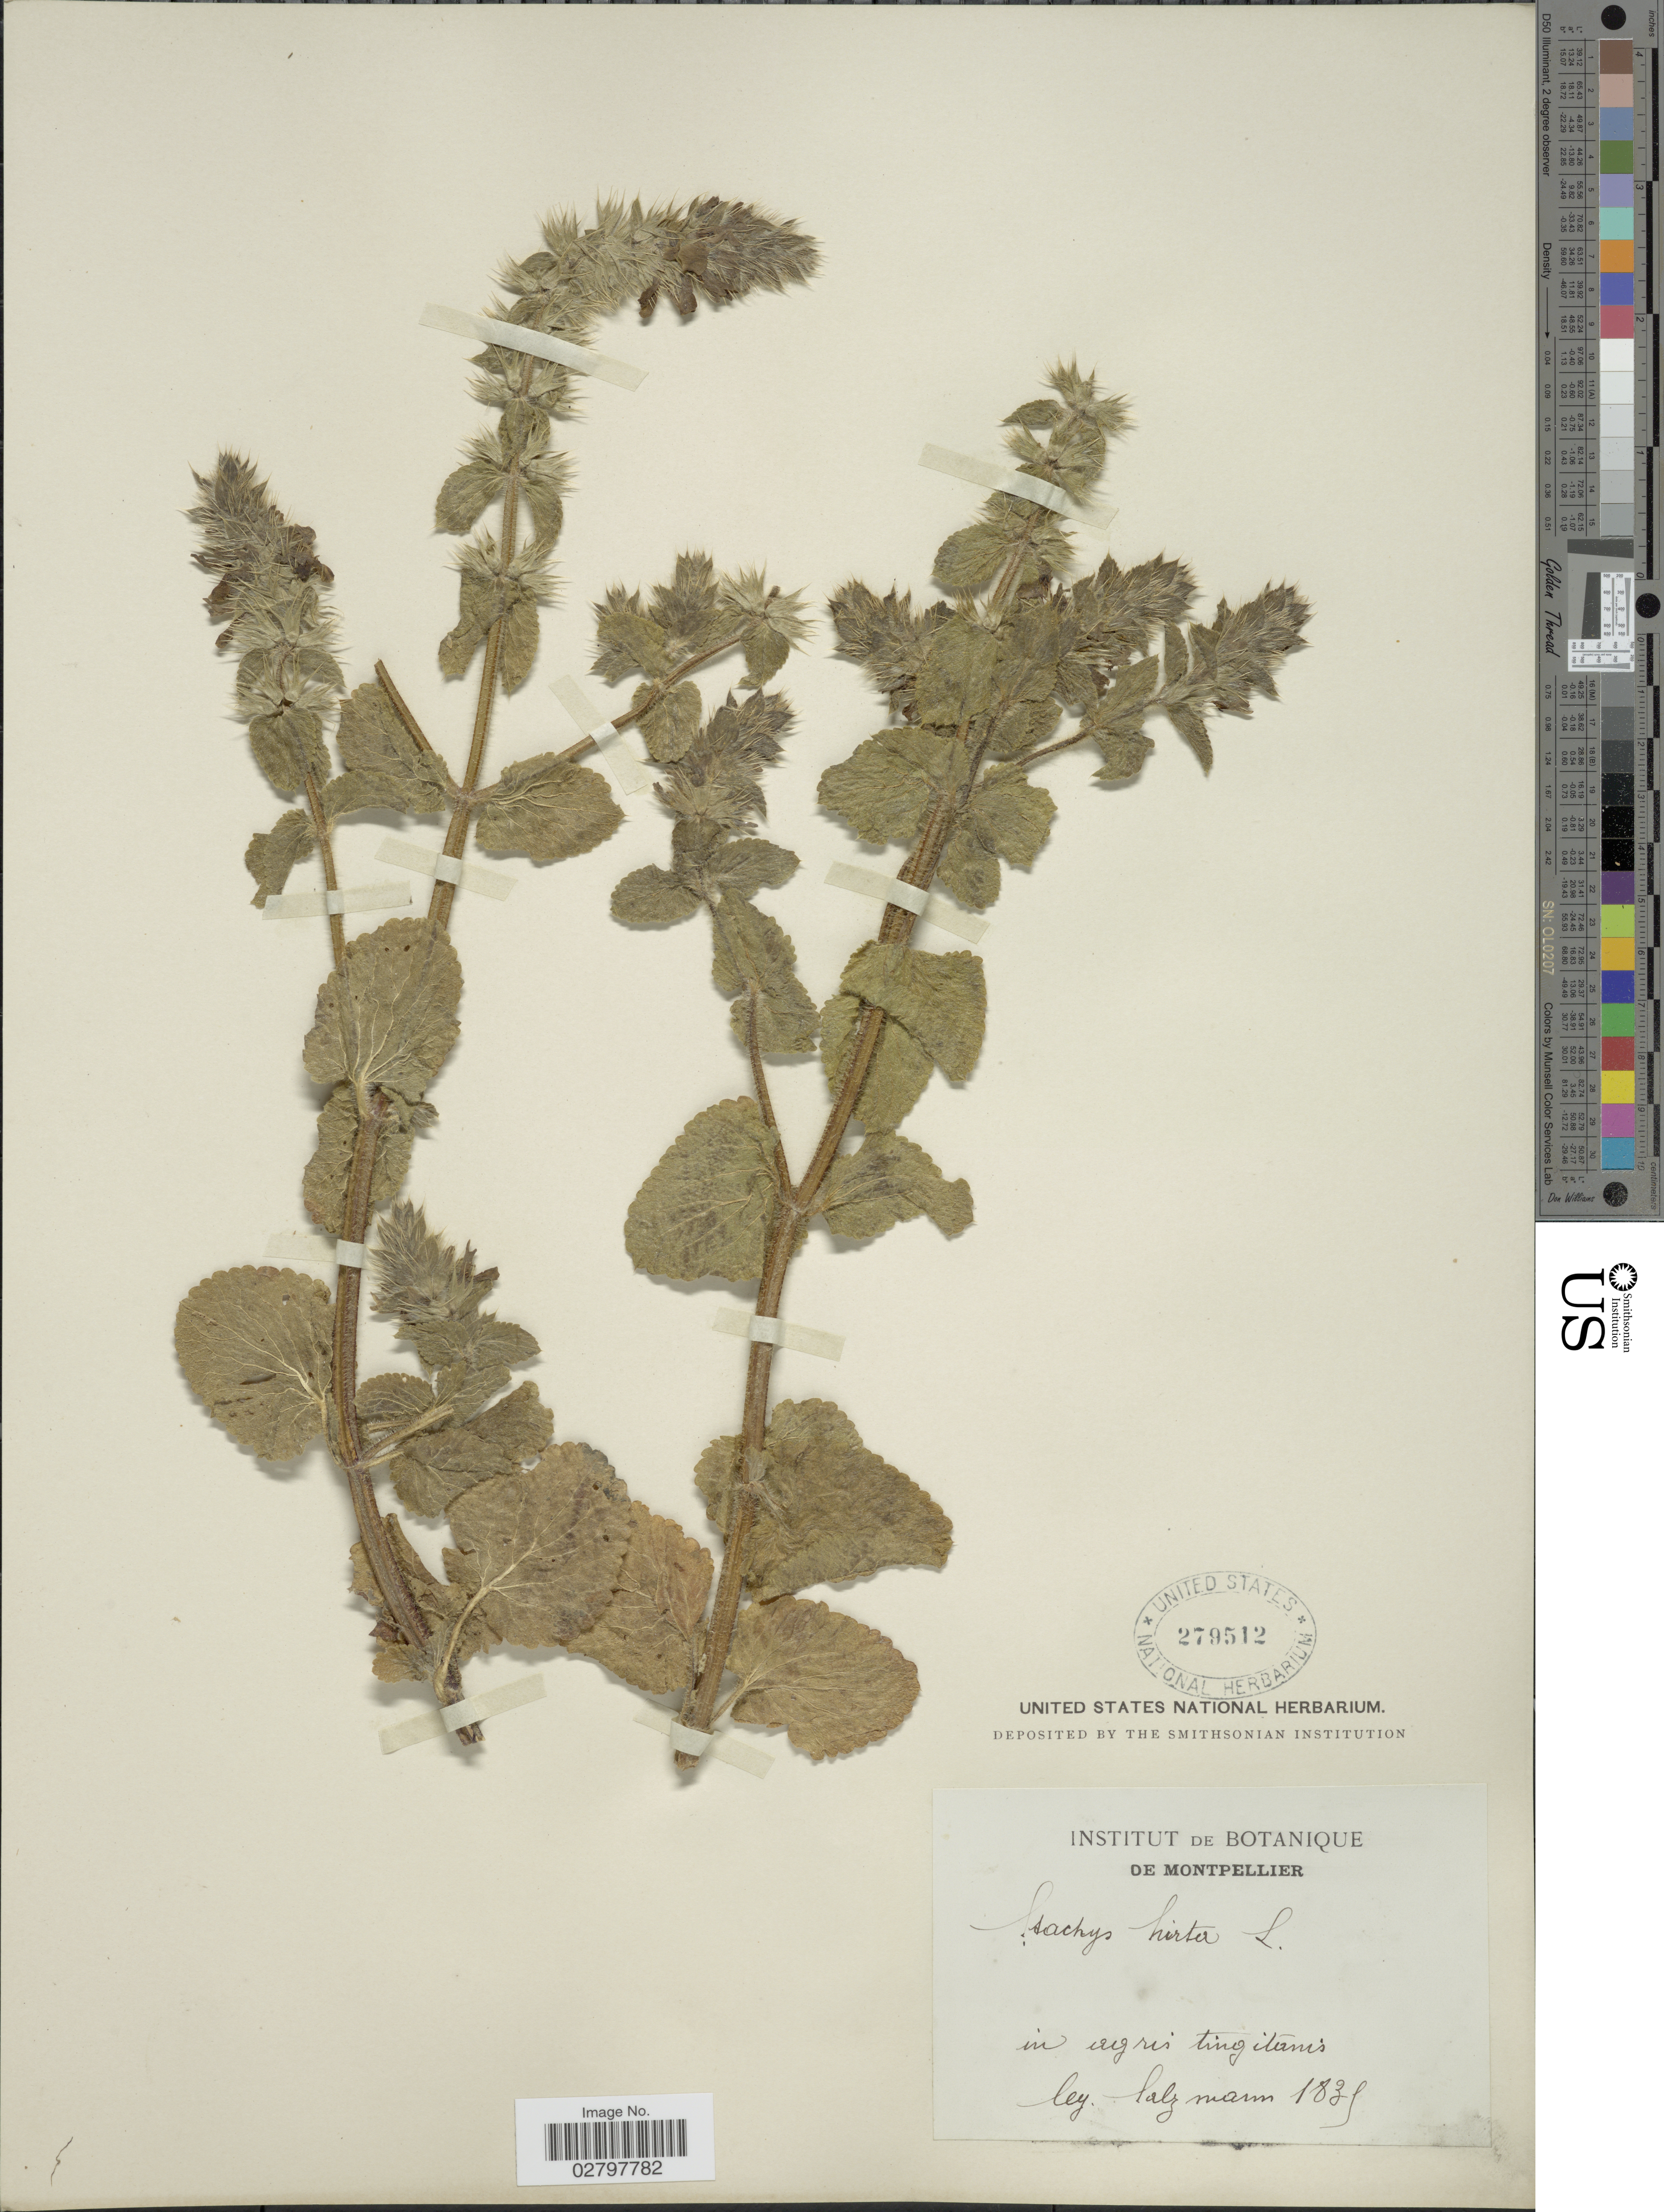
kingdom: Plantae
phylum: Tracheophyta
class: Magnoliopsida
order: Lamiales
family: Lamiaceae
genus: Stachys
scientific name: Stachys hirta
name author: L.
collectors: -- Salzmann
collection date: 1835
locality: In agris tingitanis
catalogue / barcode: US 279512